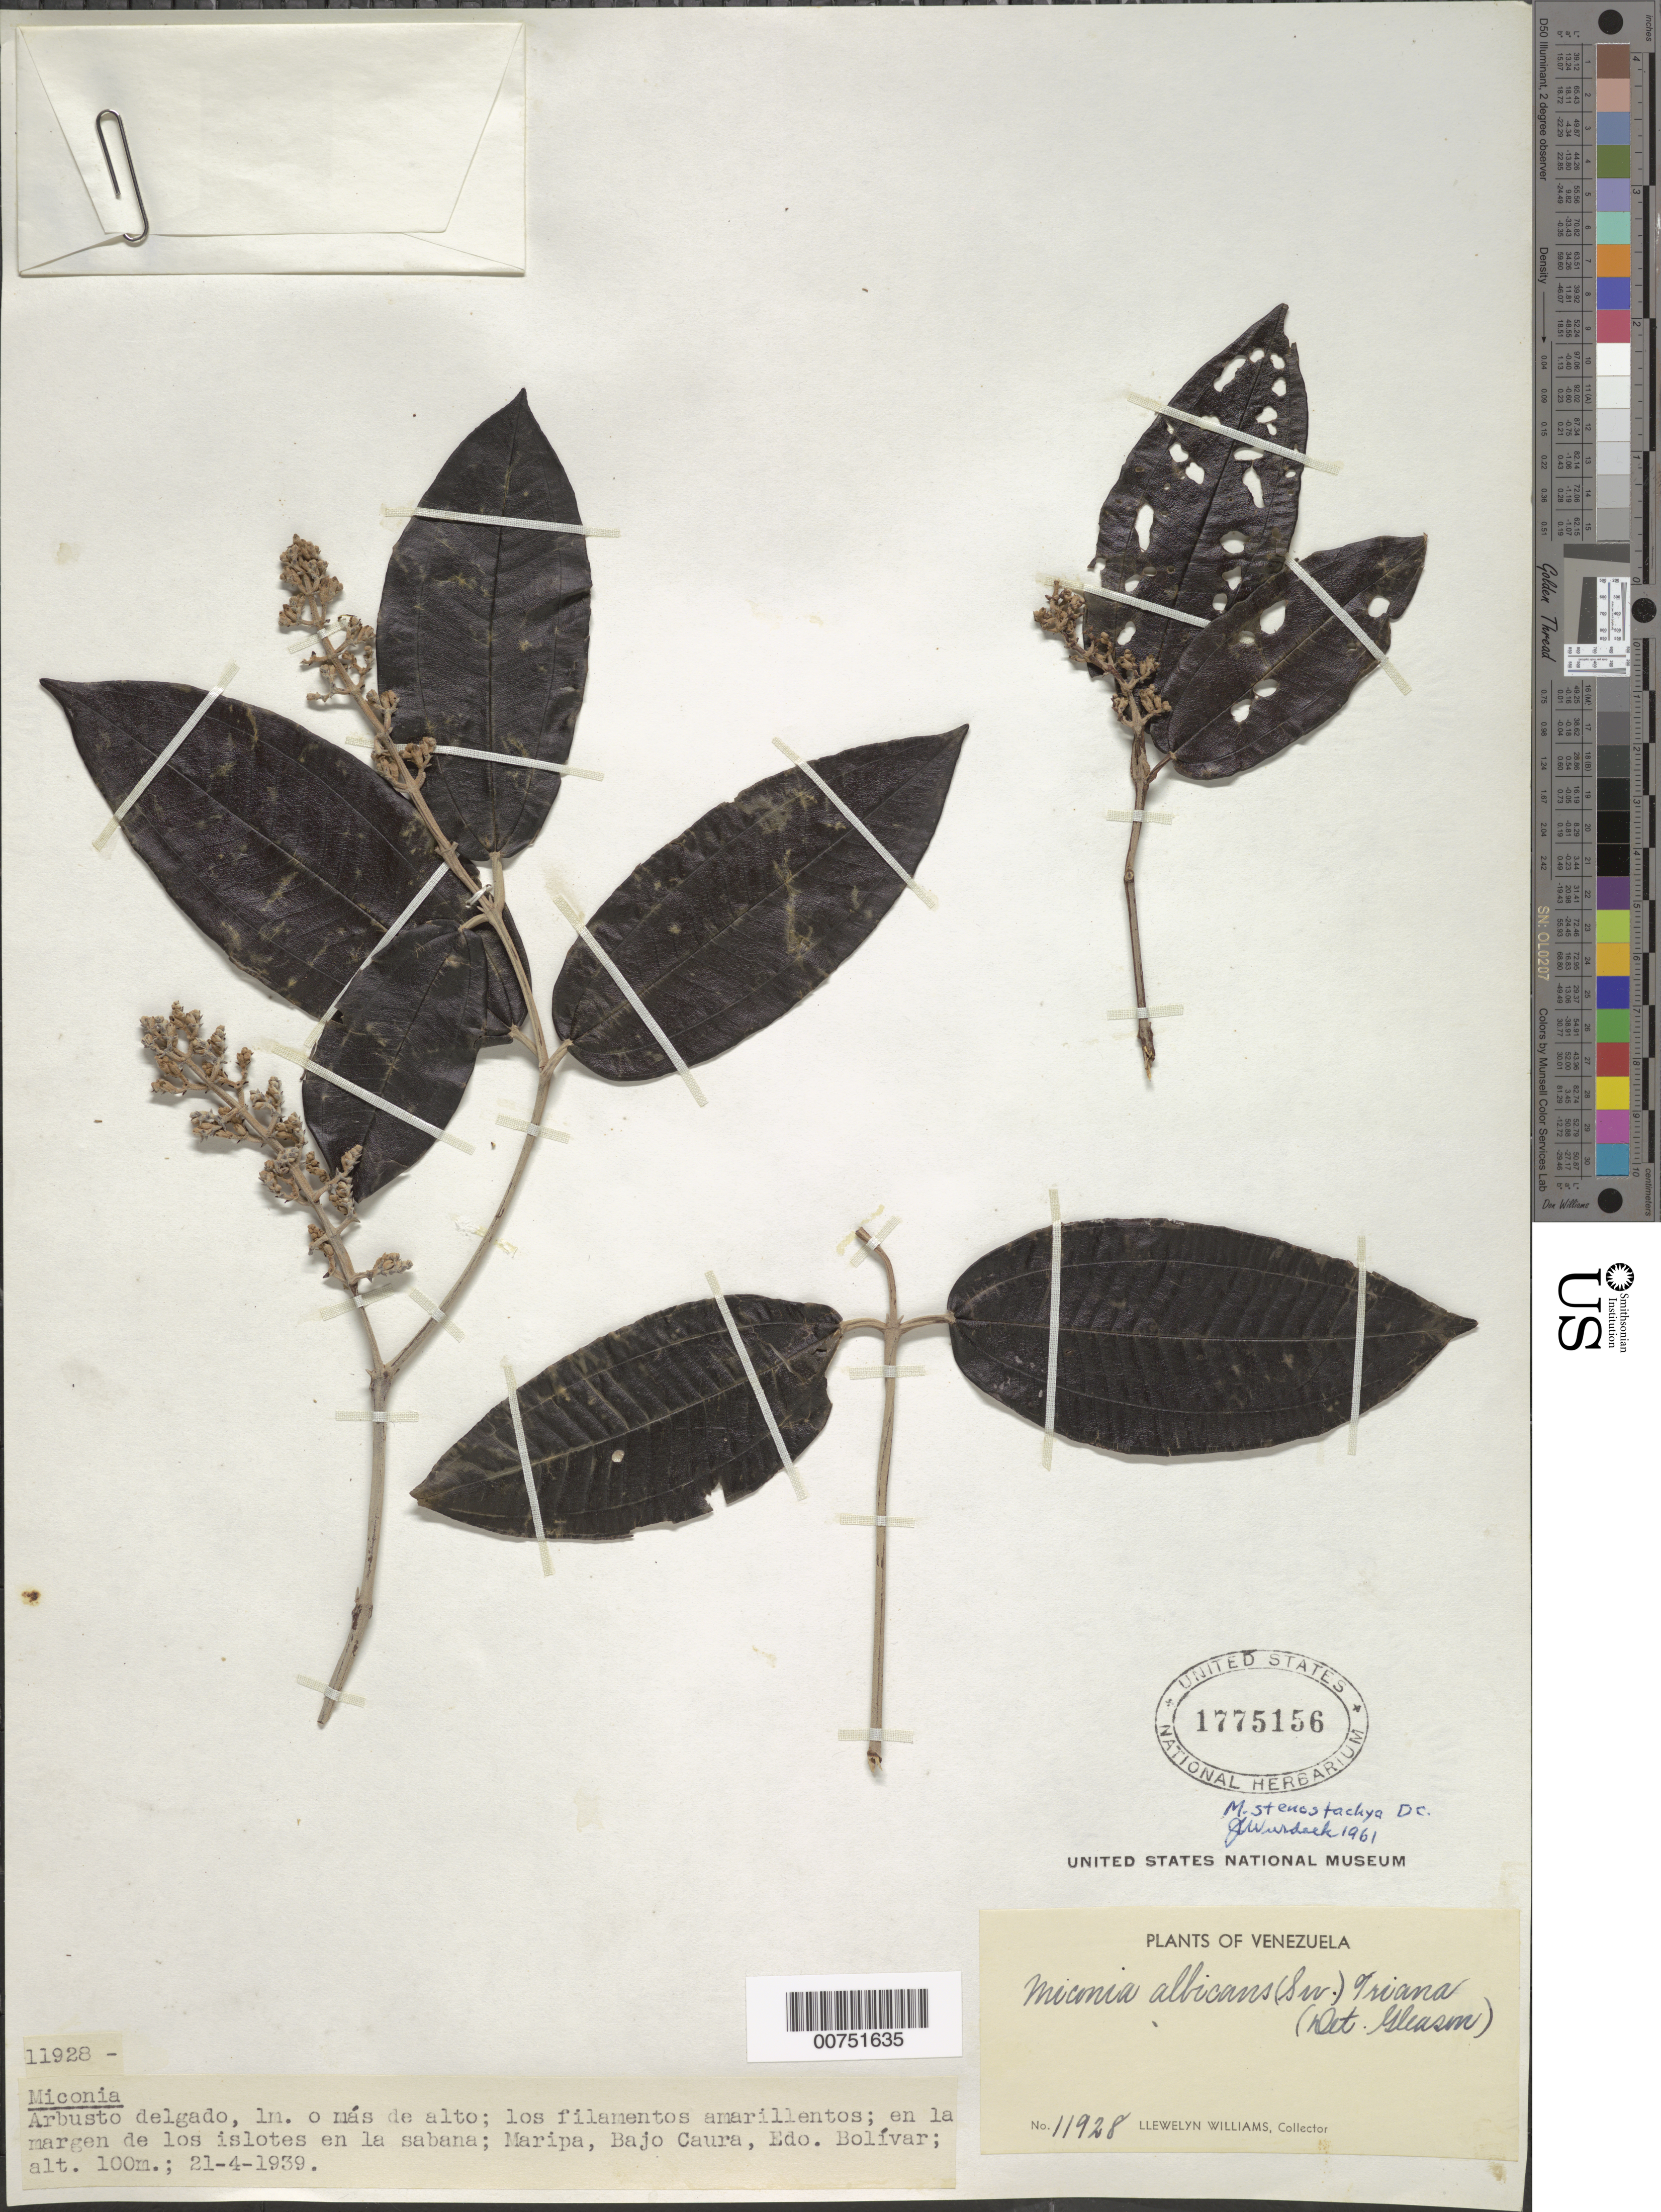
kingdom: Plantae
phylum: Tracheophyta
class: Magnoliopsida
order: Myrtales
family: Melastomataceae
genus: Miconia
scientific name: Miconia stenostachya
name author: DC.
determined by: Wurdack, John J., (US), US (UNITED STATES)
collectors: Ll. Williams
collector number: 11928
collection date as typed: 21-Apr-39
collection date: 1939-04-21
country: Venezuela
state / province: Bolívar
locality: Maripa, Bajo Caura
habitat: Margen de los islotes en la sabana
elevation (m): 100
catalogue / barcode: US 1775156